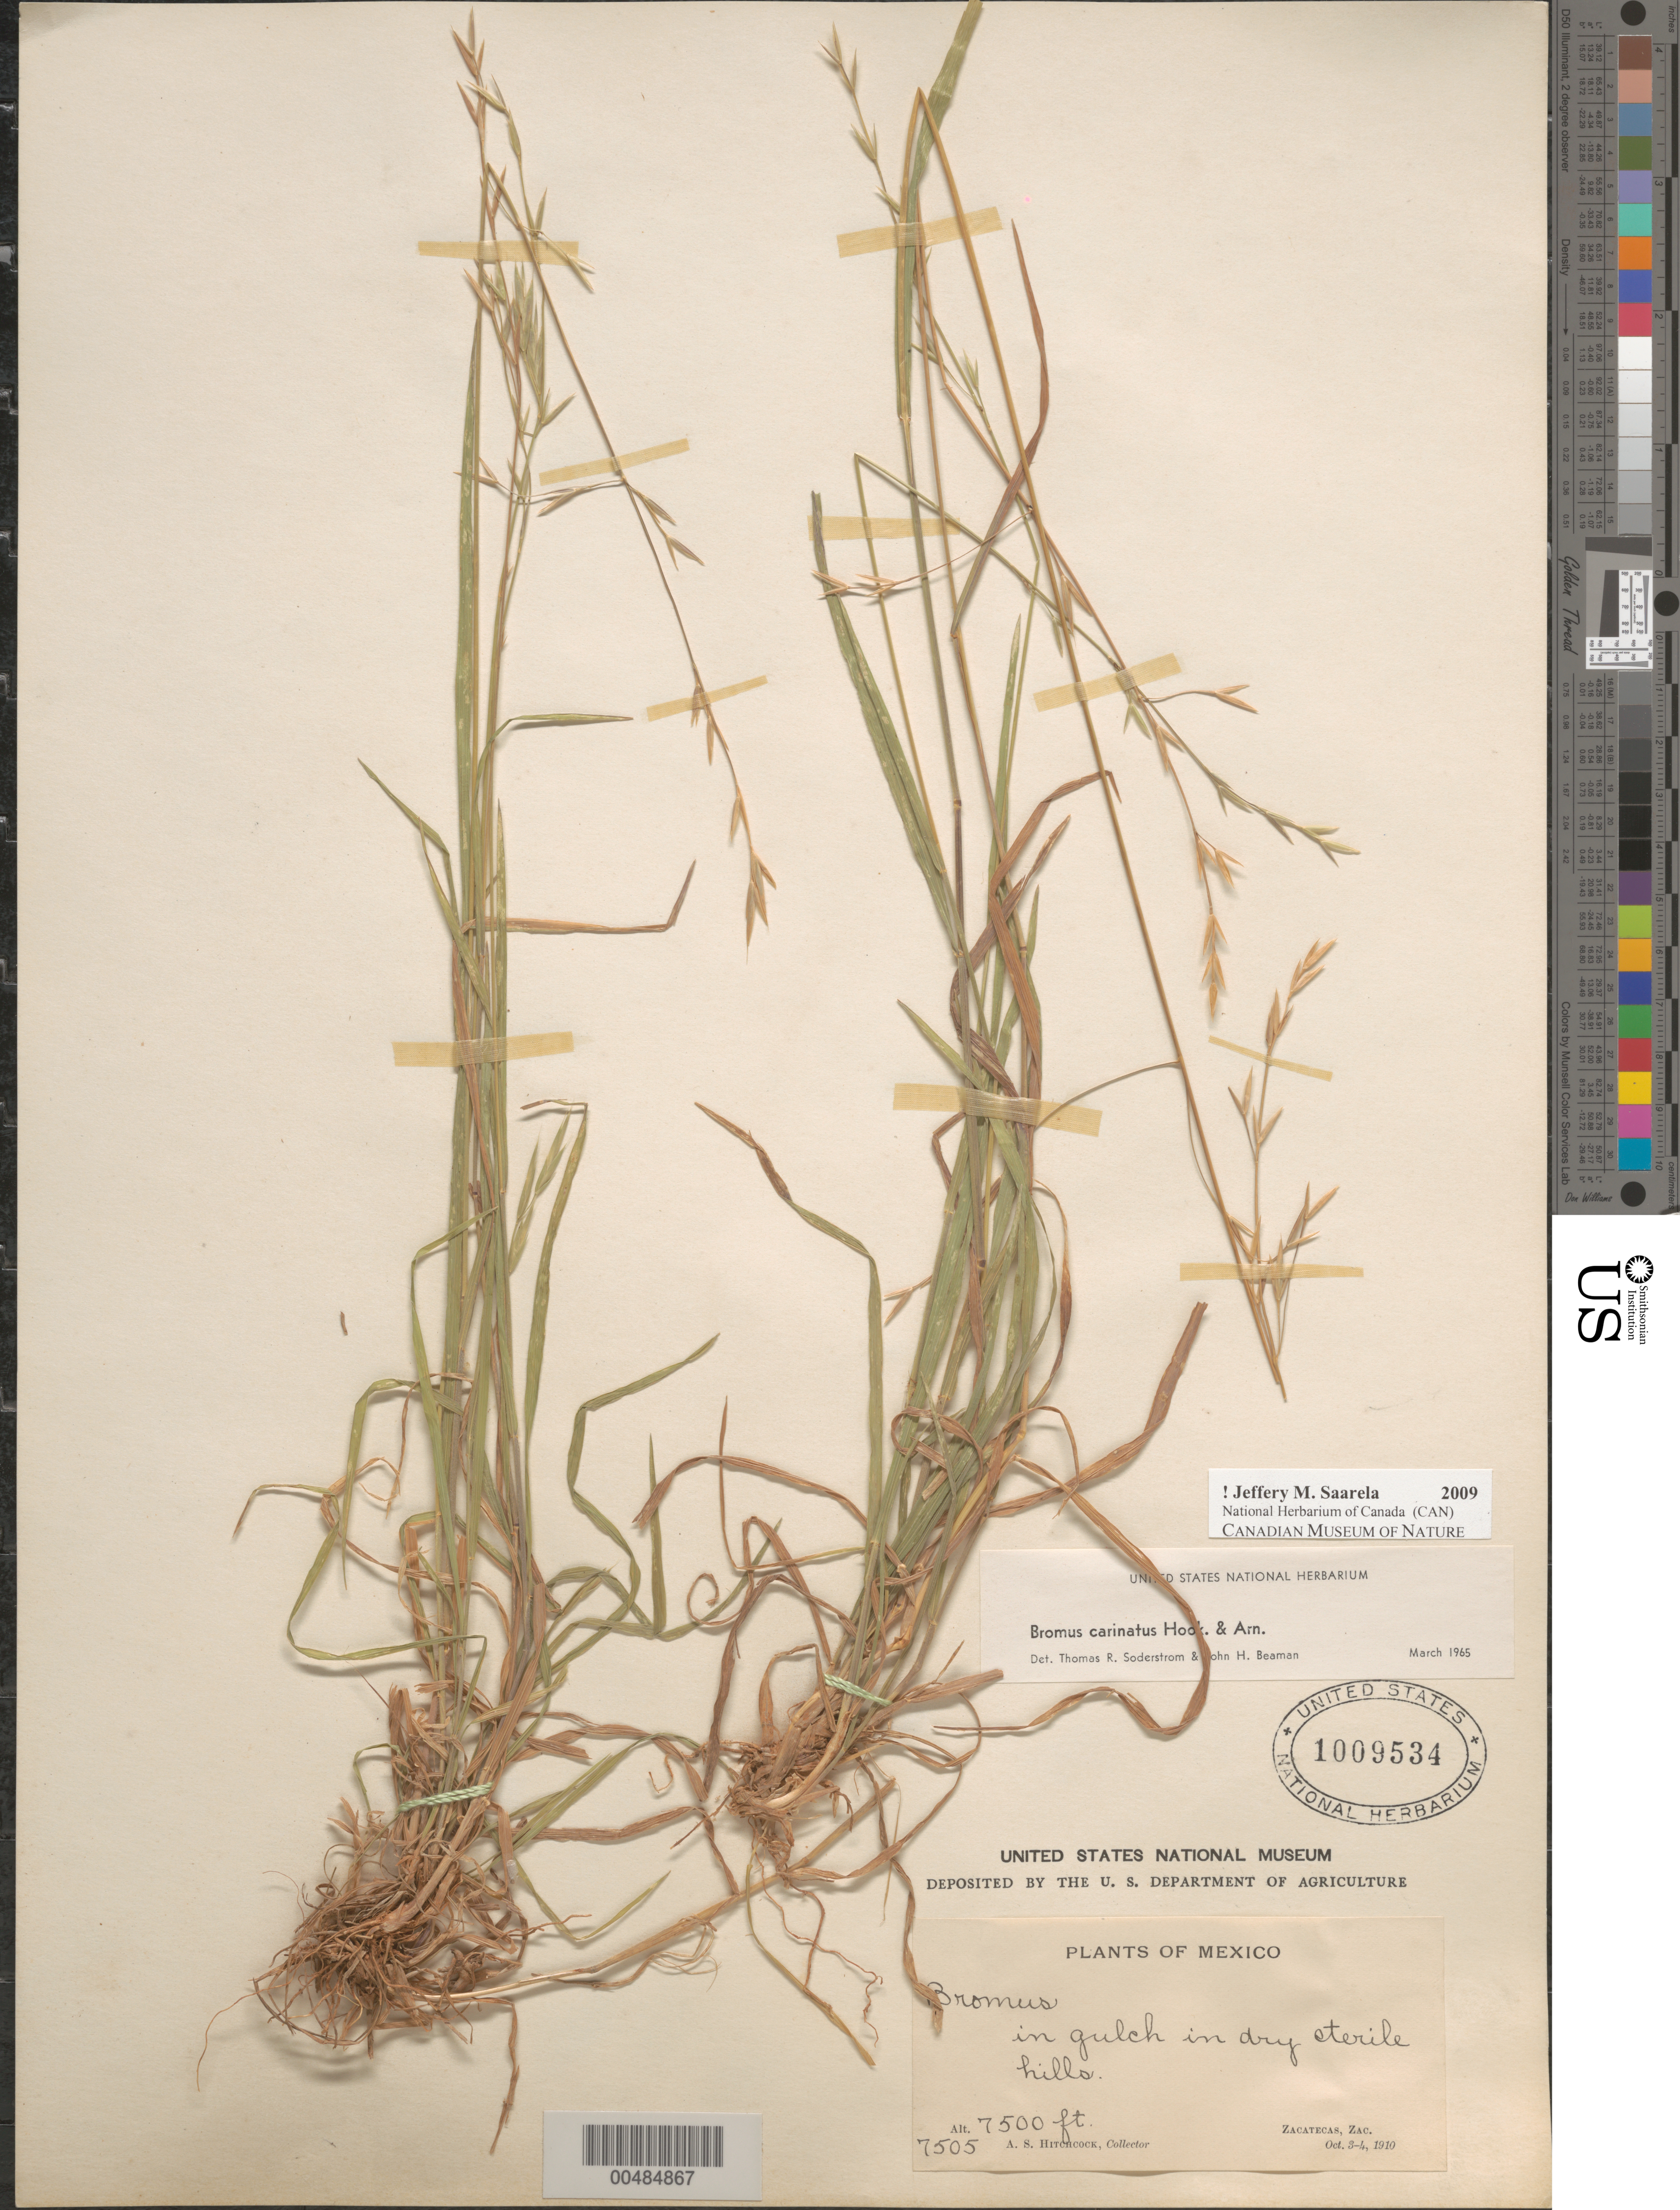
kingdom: Plantae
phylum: Tracheophyta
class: Liliopsida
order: Poales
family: Poaceae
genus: Bromus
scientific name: Bromus carinatus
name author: Hook. & Arn.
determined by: Soderstrom, T. R.; Beaman, J. H.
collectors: A. S. Hitchcock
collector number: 7505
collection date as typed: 3 Oct 1910 to 4 Oct 1910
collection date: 1910-10-03/1910-10-04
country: Mexico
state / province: Zacatecas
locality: Zacatecas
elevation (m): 2286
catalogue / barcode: US 1009534